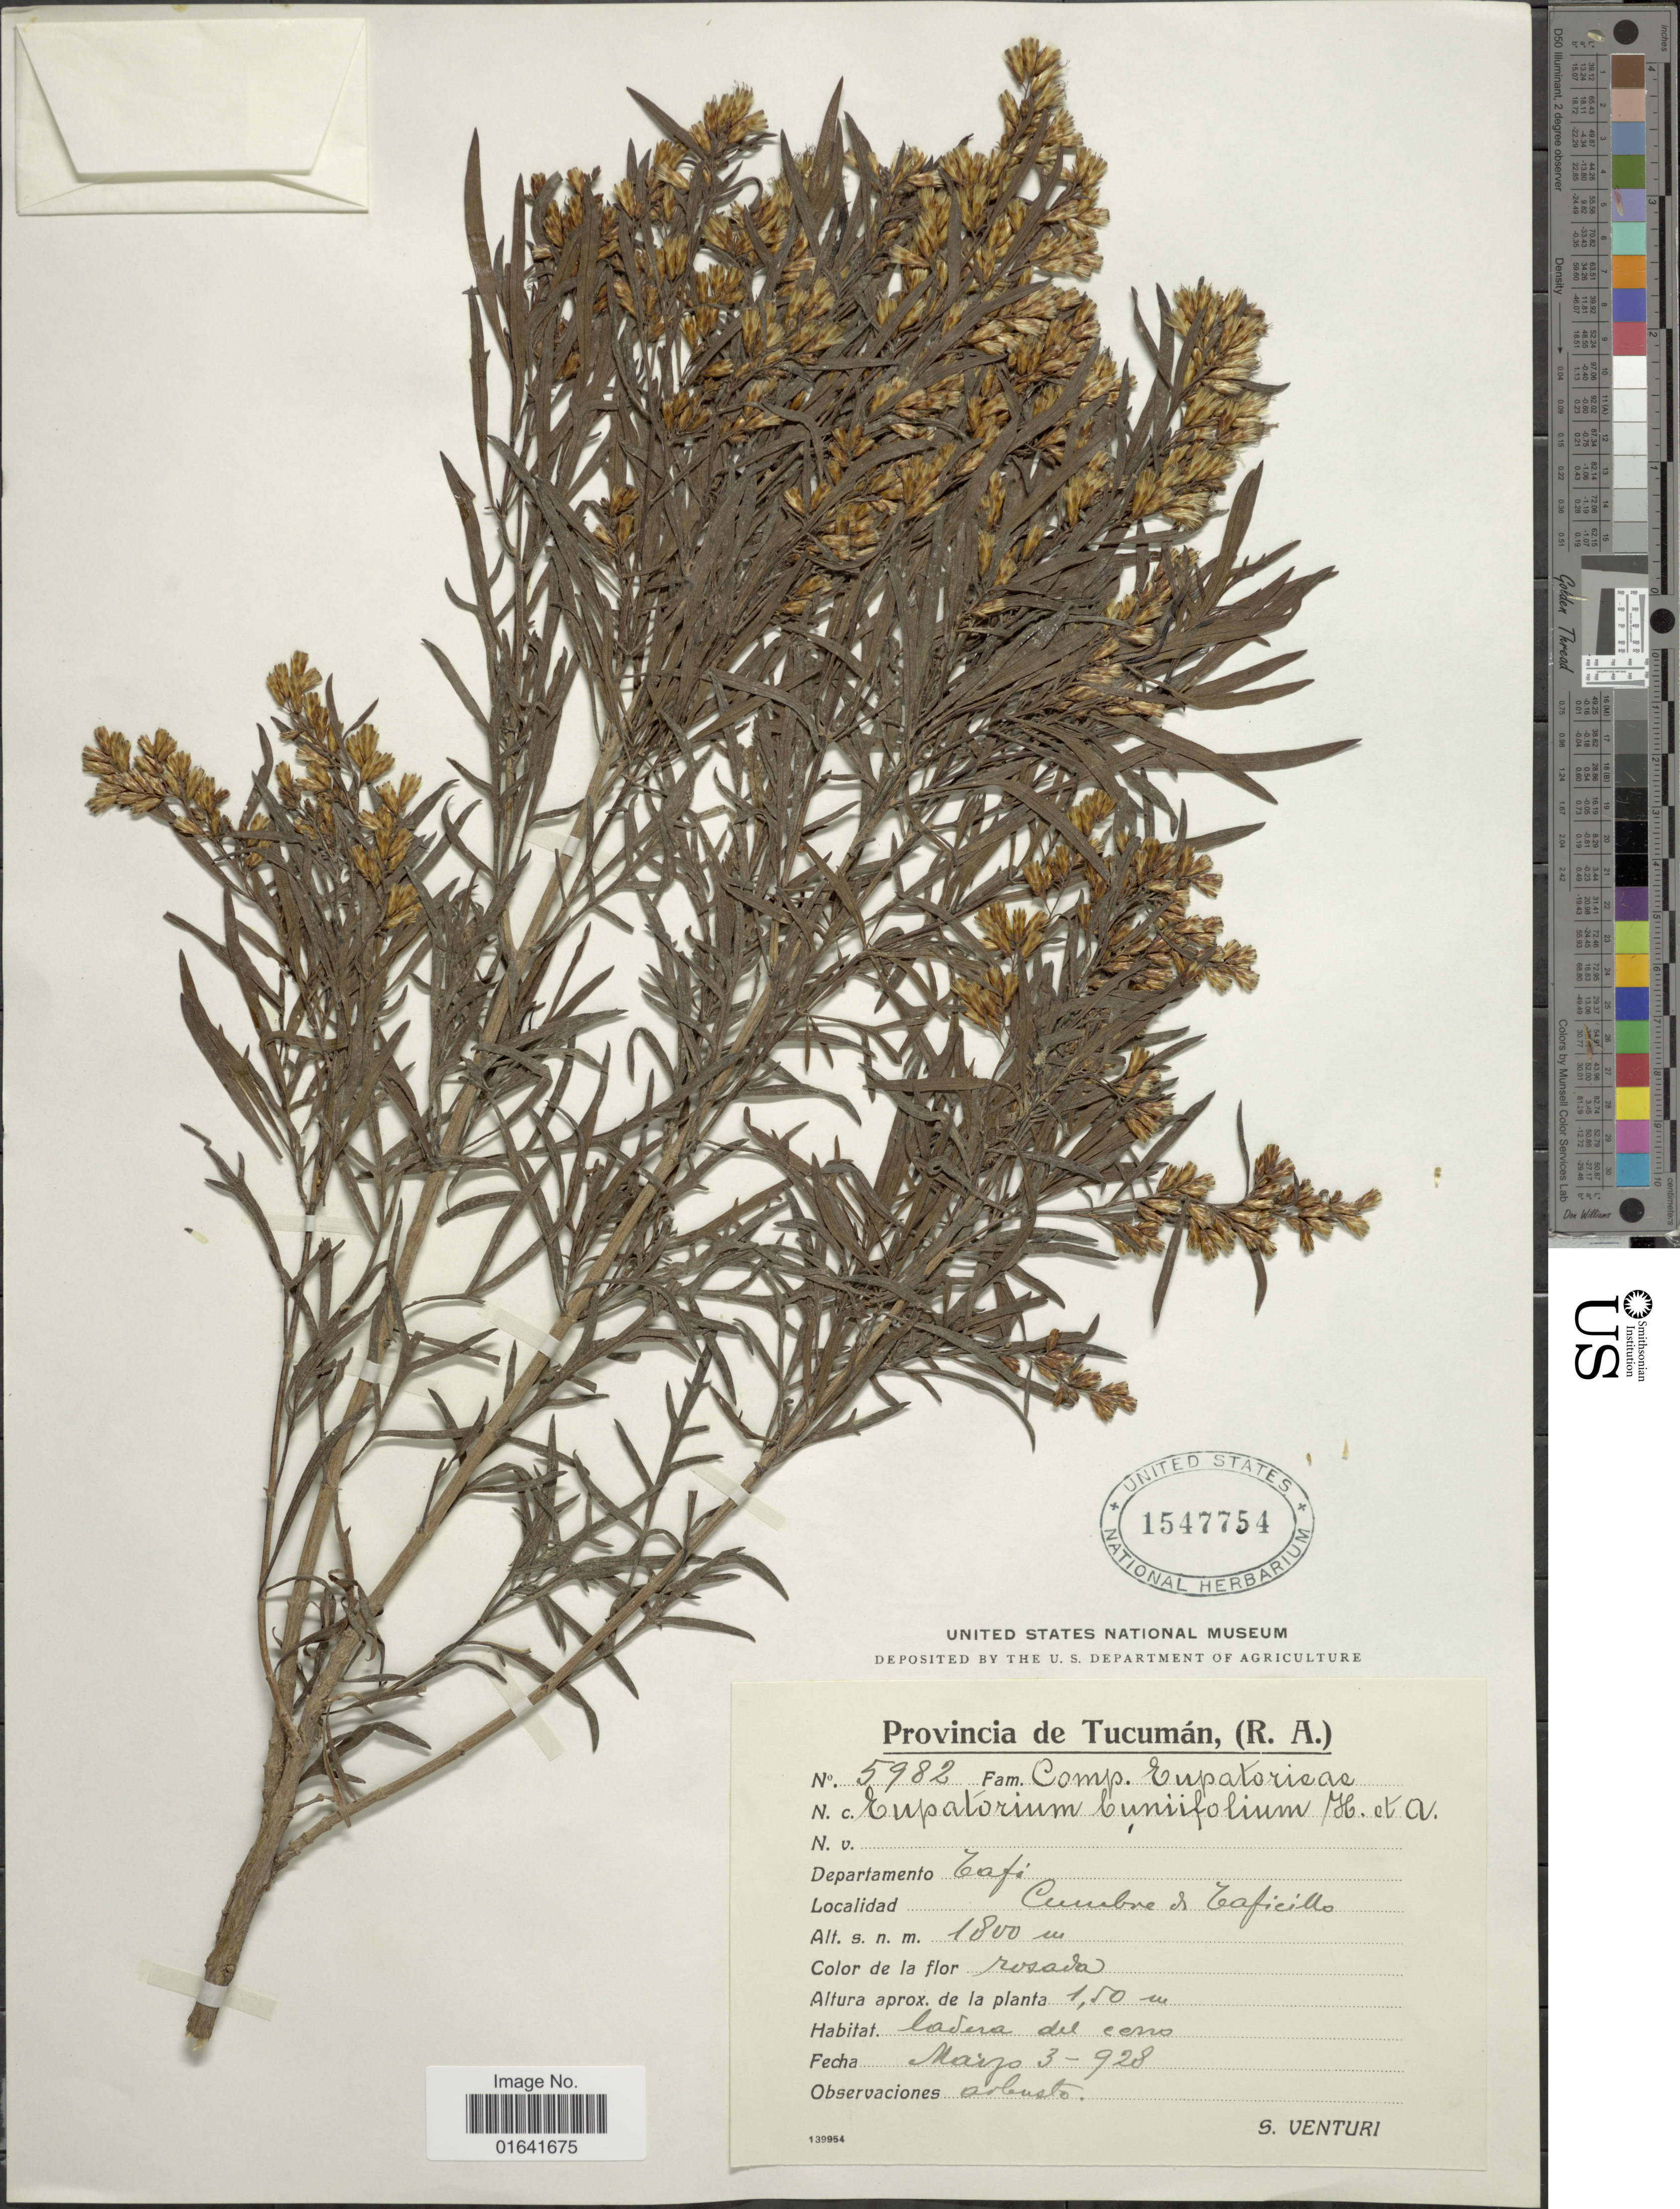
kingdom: Plantae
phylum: Tracheophyta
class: Magnoliopsida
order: Asterales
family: Asteraceae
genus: Acanthostyles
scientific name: Acanthostyles buniifolius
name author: (Hook. & Arn.) R.M. King & H. Rob.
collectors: S. Venturi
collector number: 5982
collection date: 1928-03-03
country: Argentina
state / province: Tucuman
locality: (R.A.) Departamento Tafi, cumbre de Taficillo.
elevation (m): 1800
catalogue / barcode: US 1547754